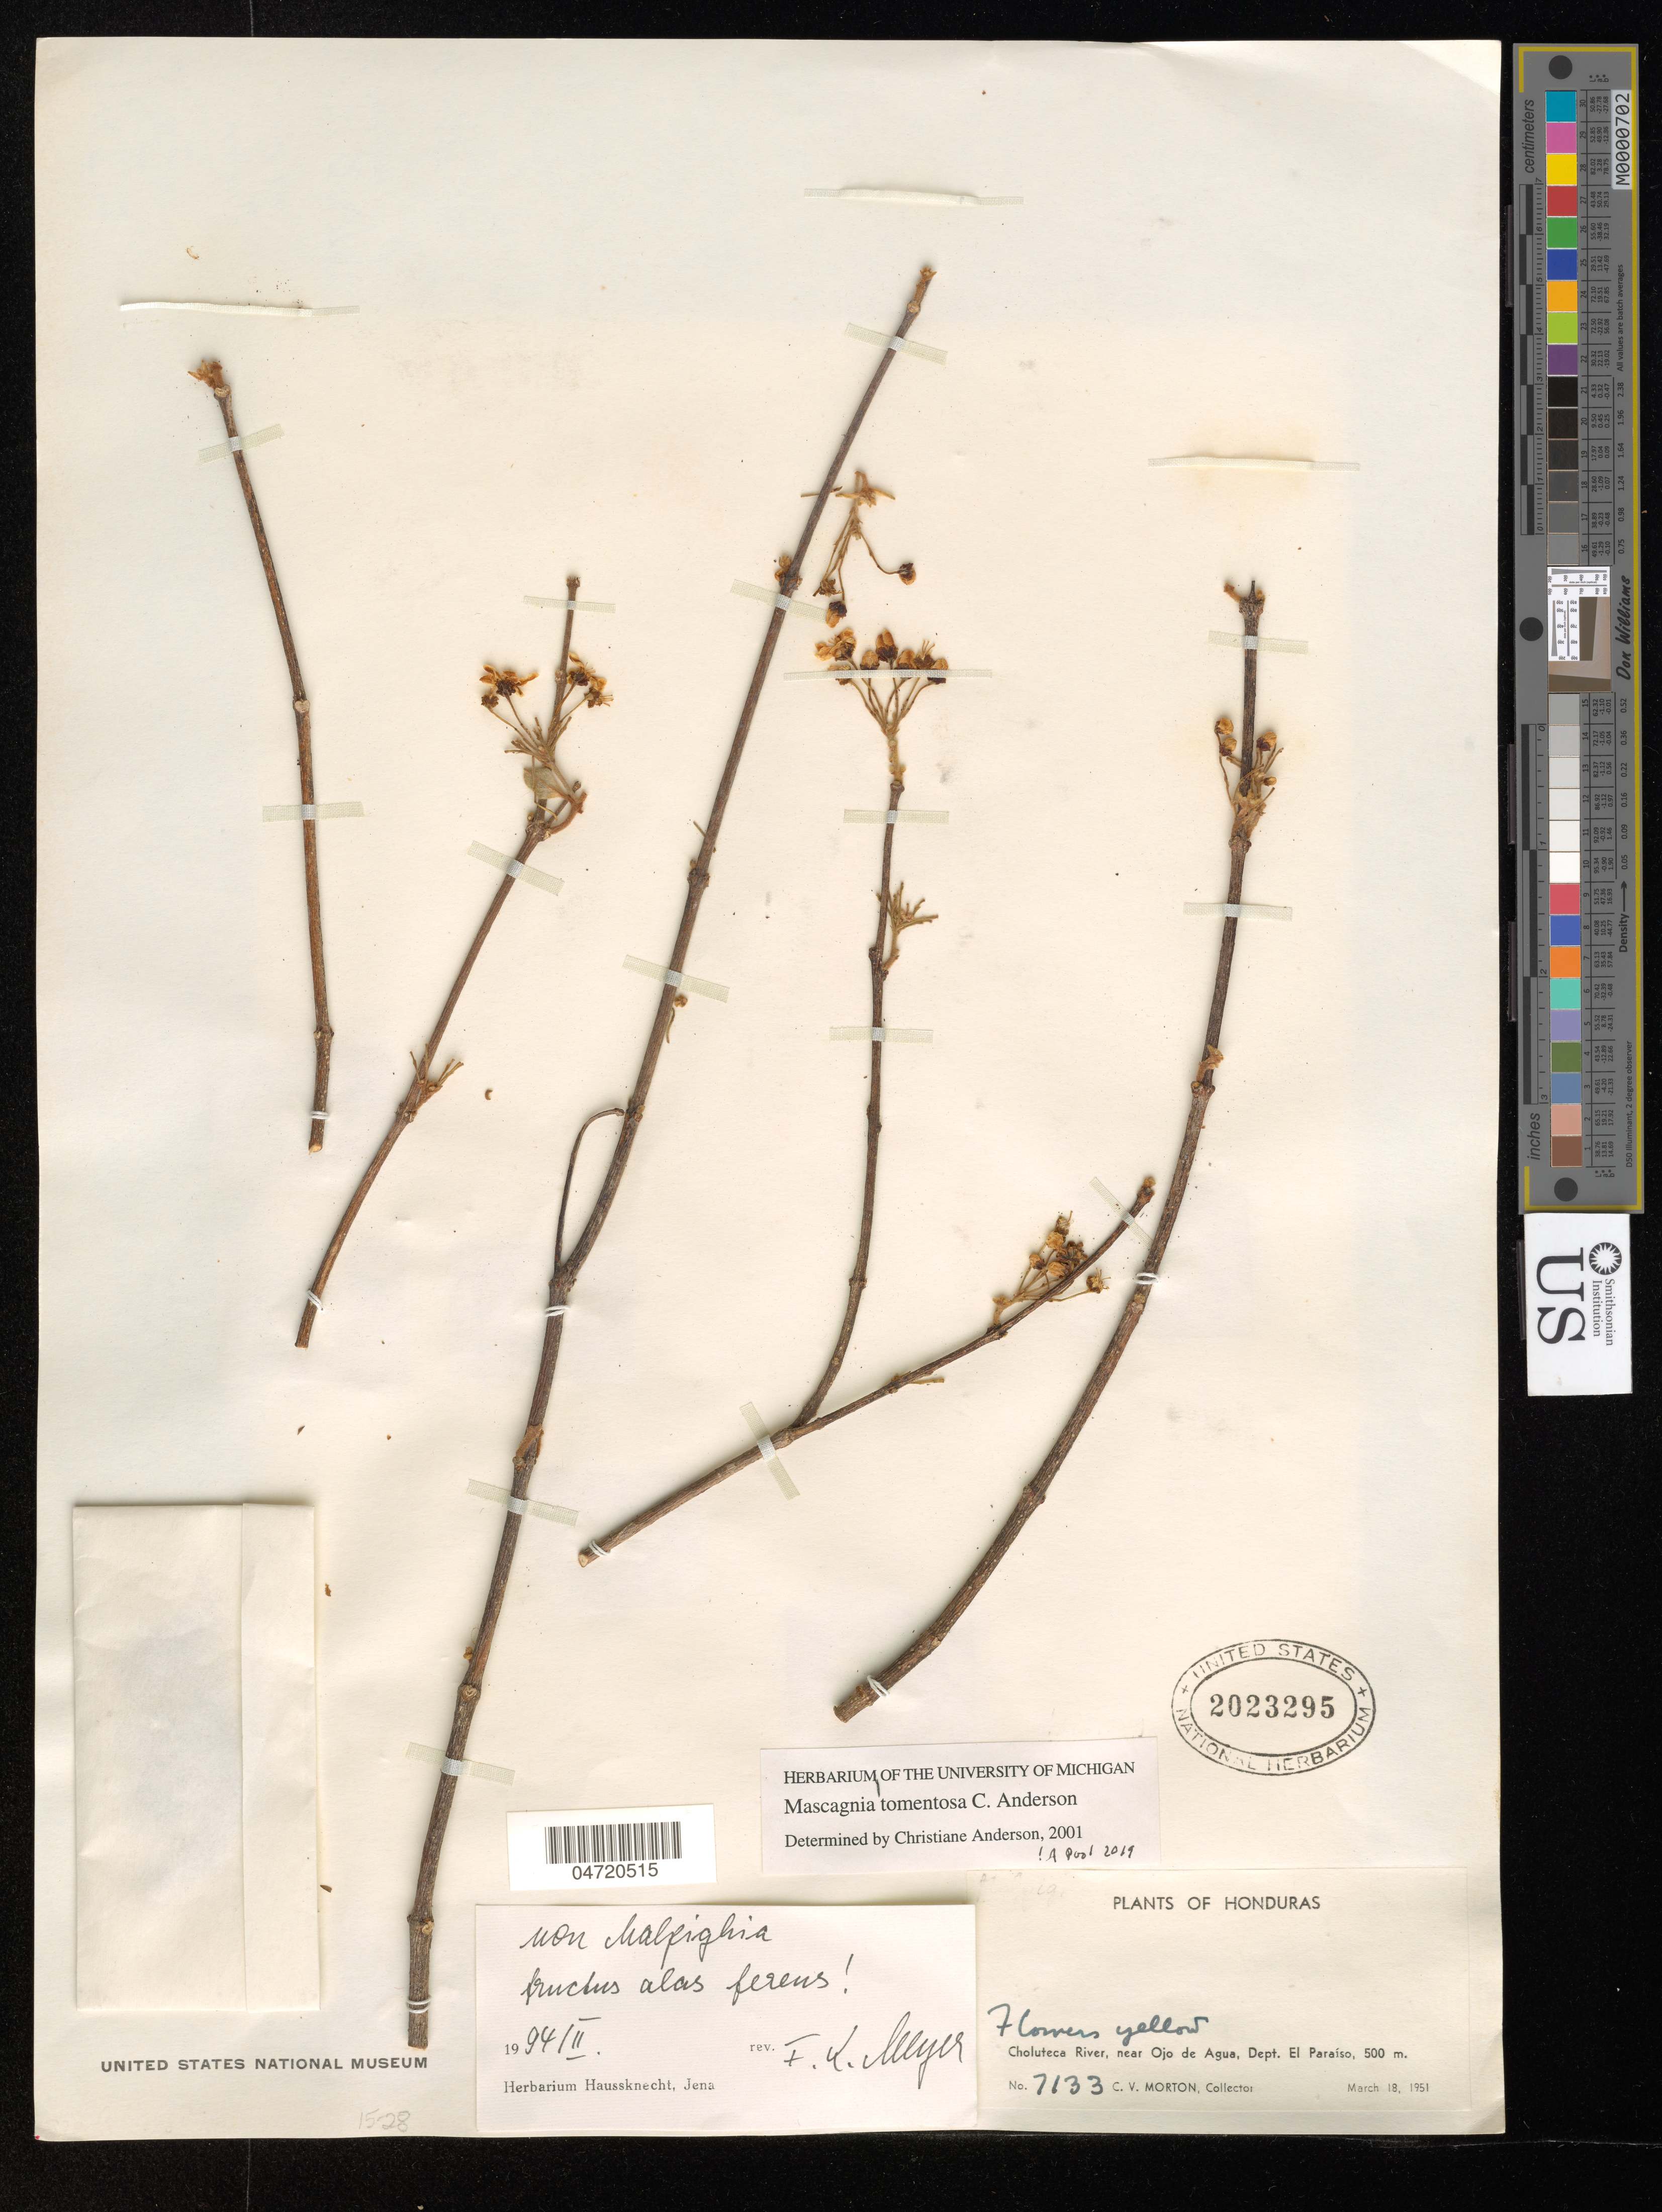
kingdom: Plantae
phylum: Tracheophyta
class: Magnoliopsida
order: Malpighiales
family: Malpighiaceae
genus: Mascagnia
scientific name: Mascagnia tomentosa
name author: C.E. Anderson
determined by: Pool, A., (MO), Missouri Botanical Garden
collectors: C. V. Morton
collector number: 7133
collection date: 1951-03-18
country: Honduras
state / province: El Paraíso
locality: Choluteca River, near Ojo de Agua.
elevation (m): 500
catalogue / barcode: US 2023295